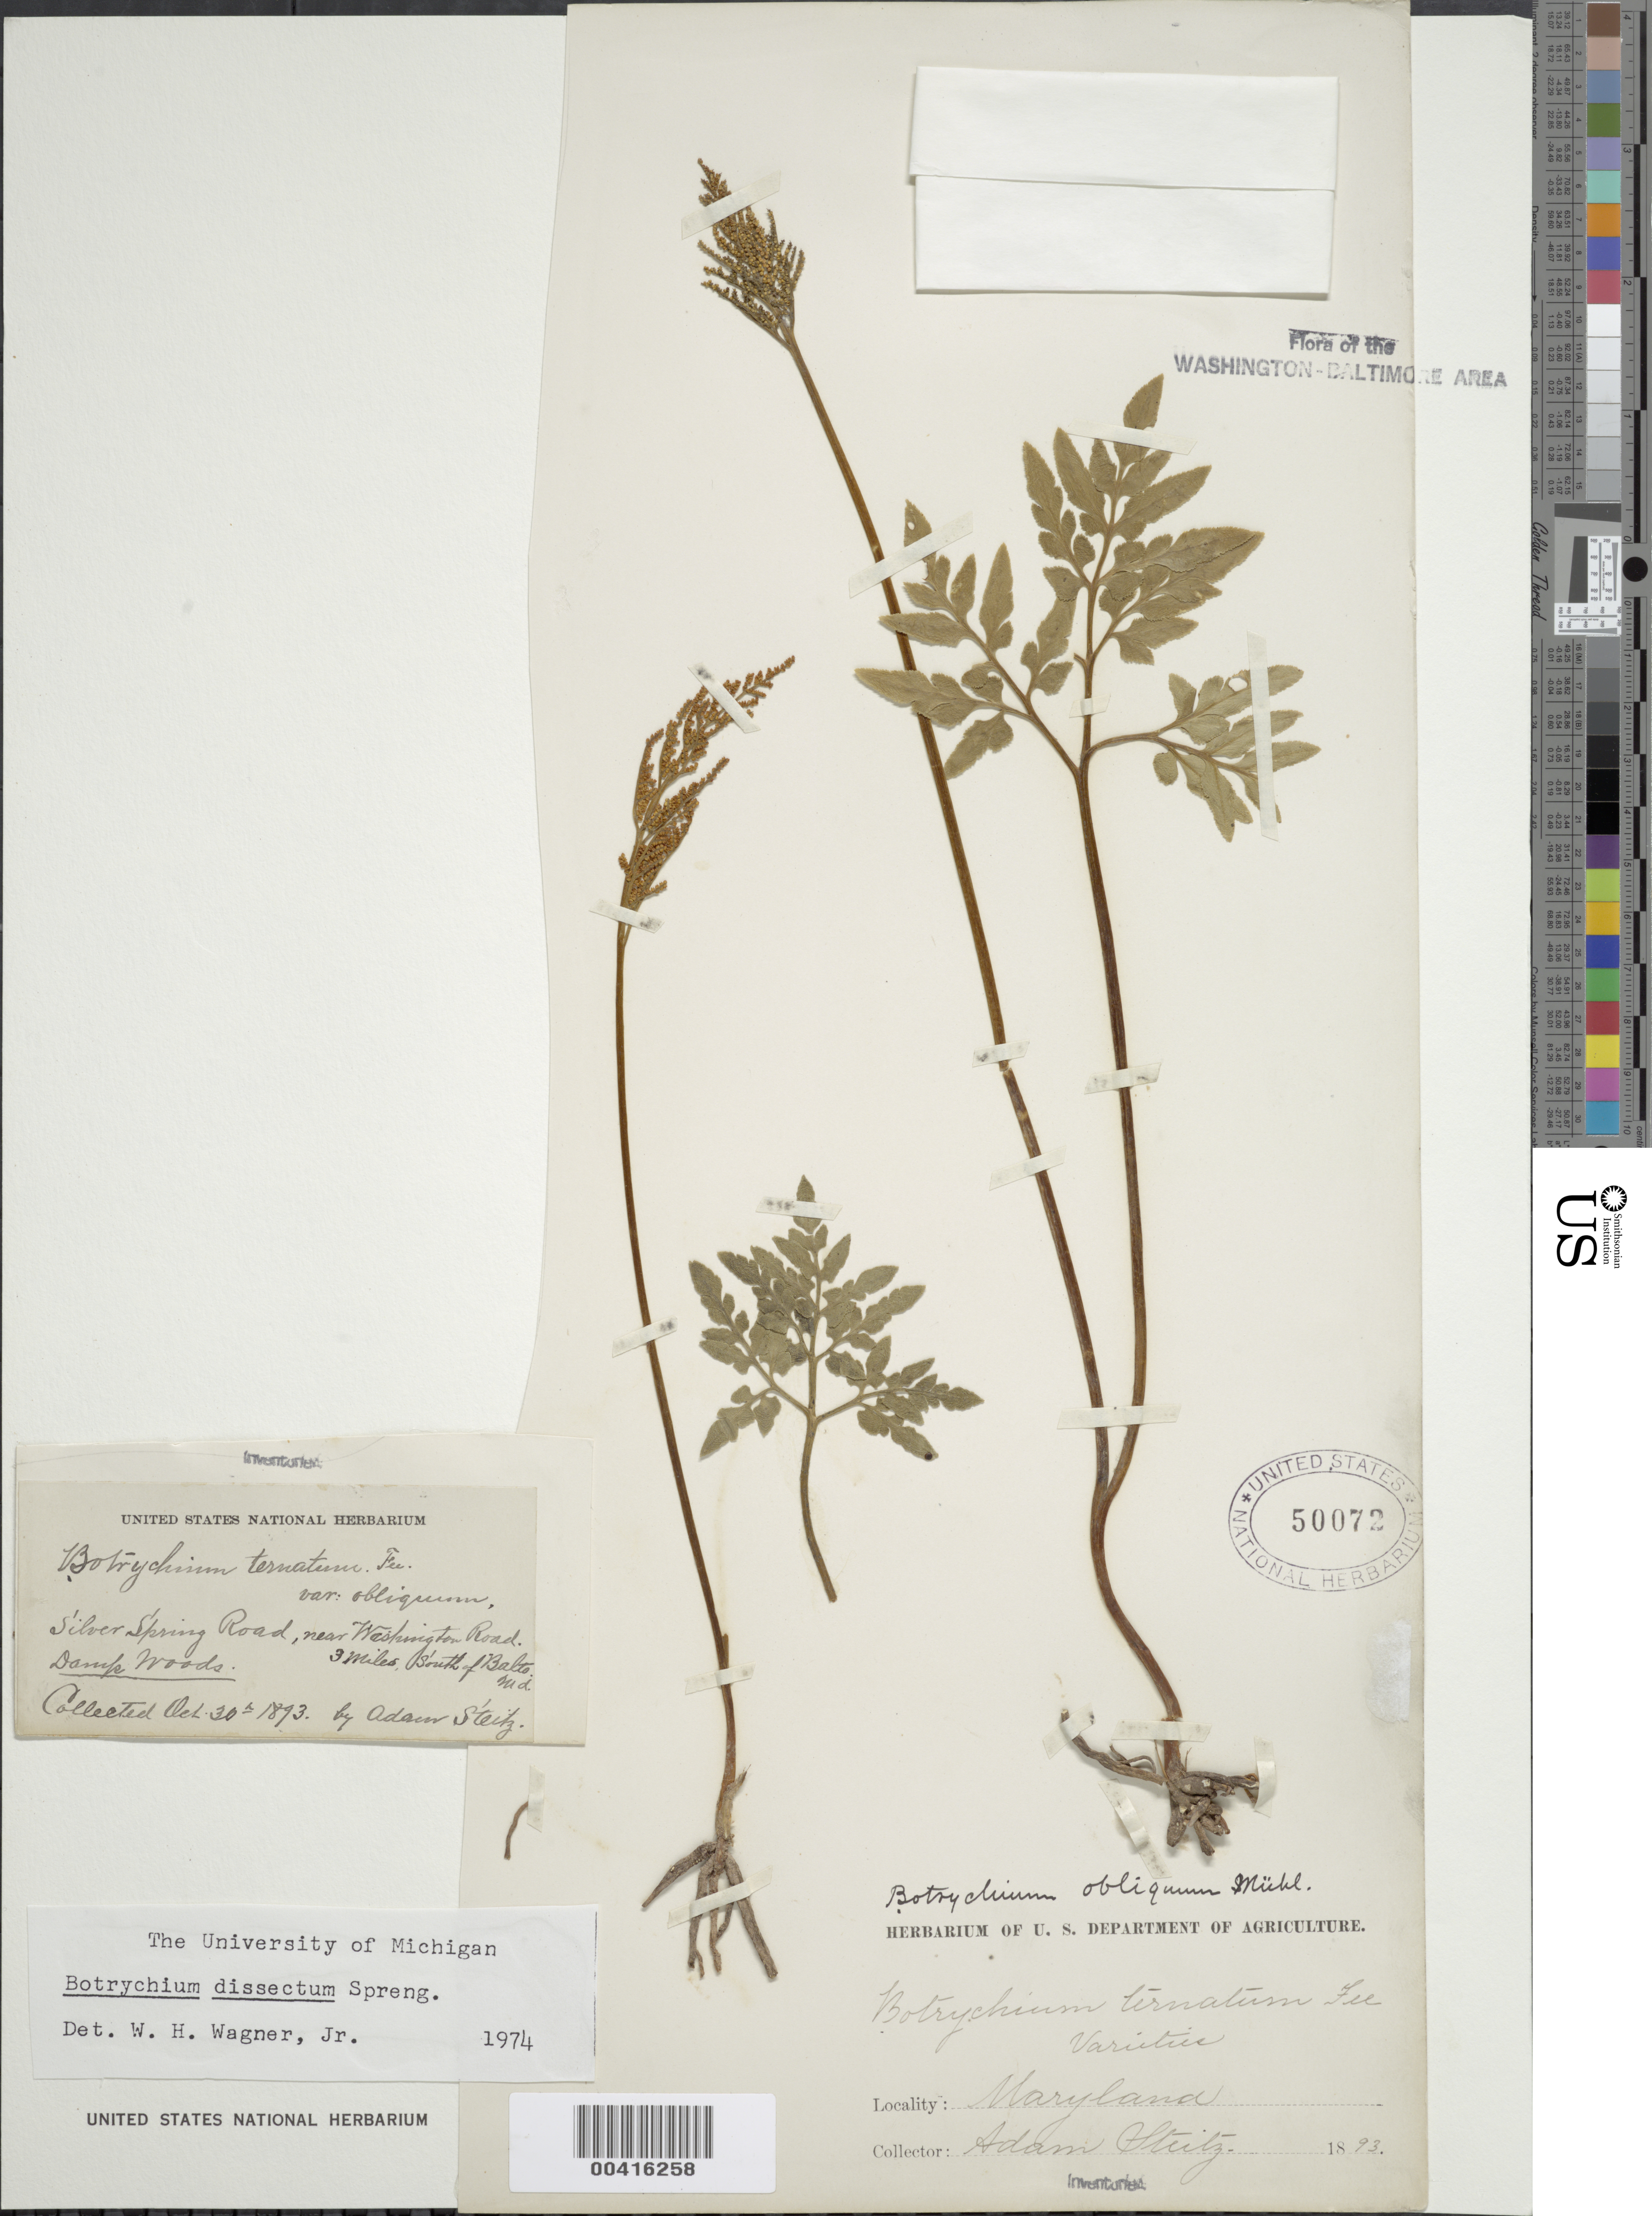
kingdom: Plantae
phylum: Tracheophyta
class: Polypodiopsida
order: Ophioglossales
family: Ophioglossaceae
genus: Botrychium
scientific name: Botrychium dissectum var. obliquum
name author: Clute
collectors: A. Steitz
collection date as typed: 30 Oct 1893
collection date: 1893-10-30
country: United States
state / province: Maryland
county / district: Baltimore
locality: Silver Spring road south of Baltimore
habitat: Damp woods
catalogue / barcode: US 50072